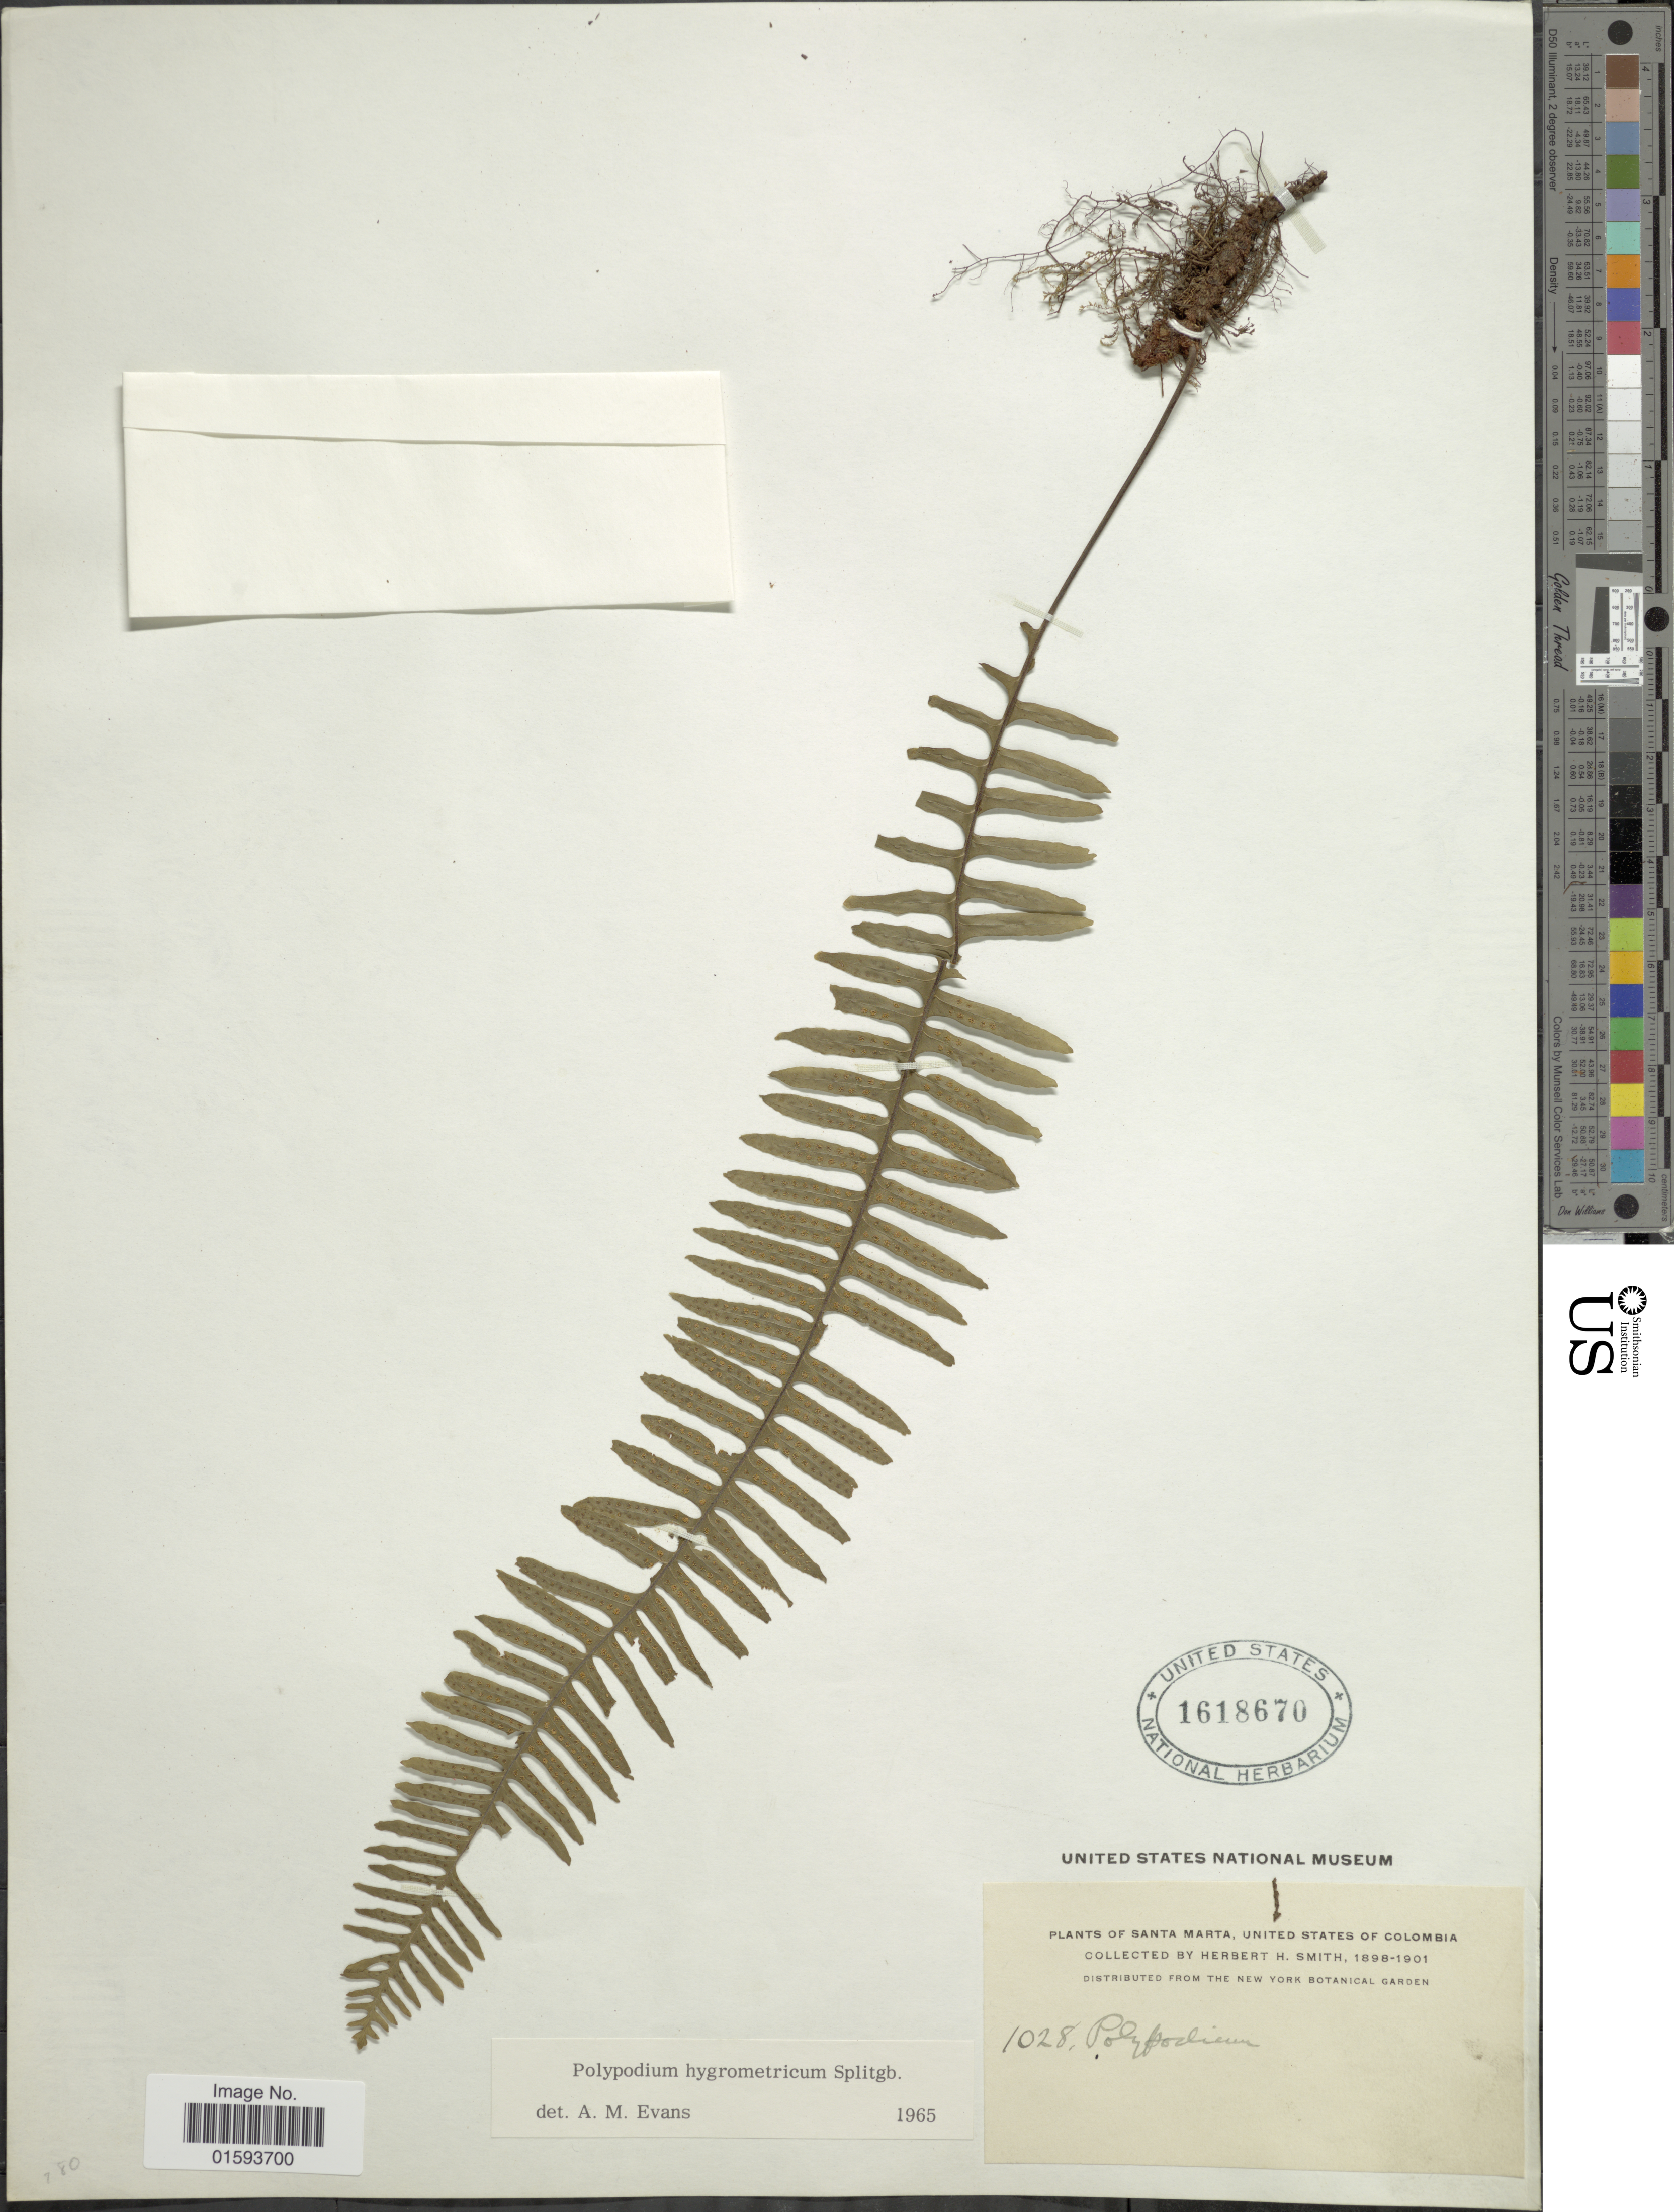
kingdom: Plantae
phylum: Tracheophyta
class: Polypodiopsida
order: Polypodiales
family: Polypodiaceae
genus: Pecluma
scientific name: Pecluma hygrometrica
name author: (Splitg.) M.G. Price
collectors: Herbert H. Smith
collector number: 1028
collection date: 1898/1901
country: Colombia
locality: Santa Marta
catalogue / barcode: US 1618670